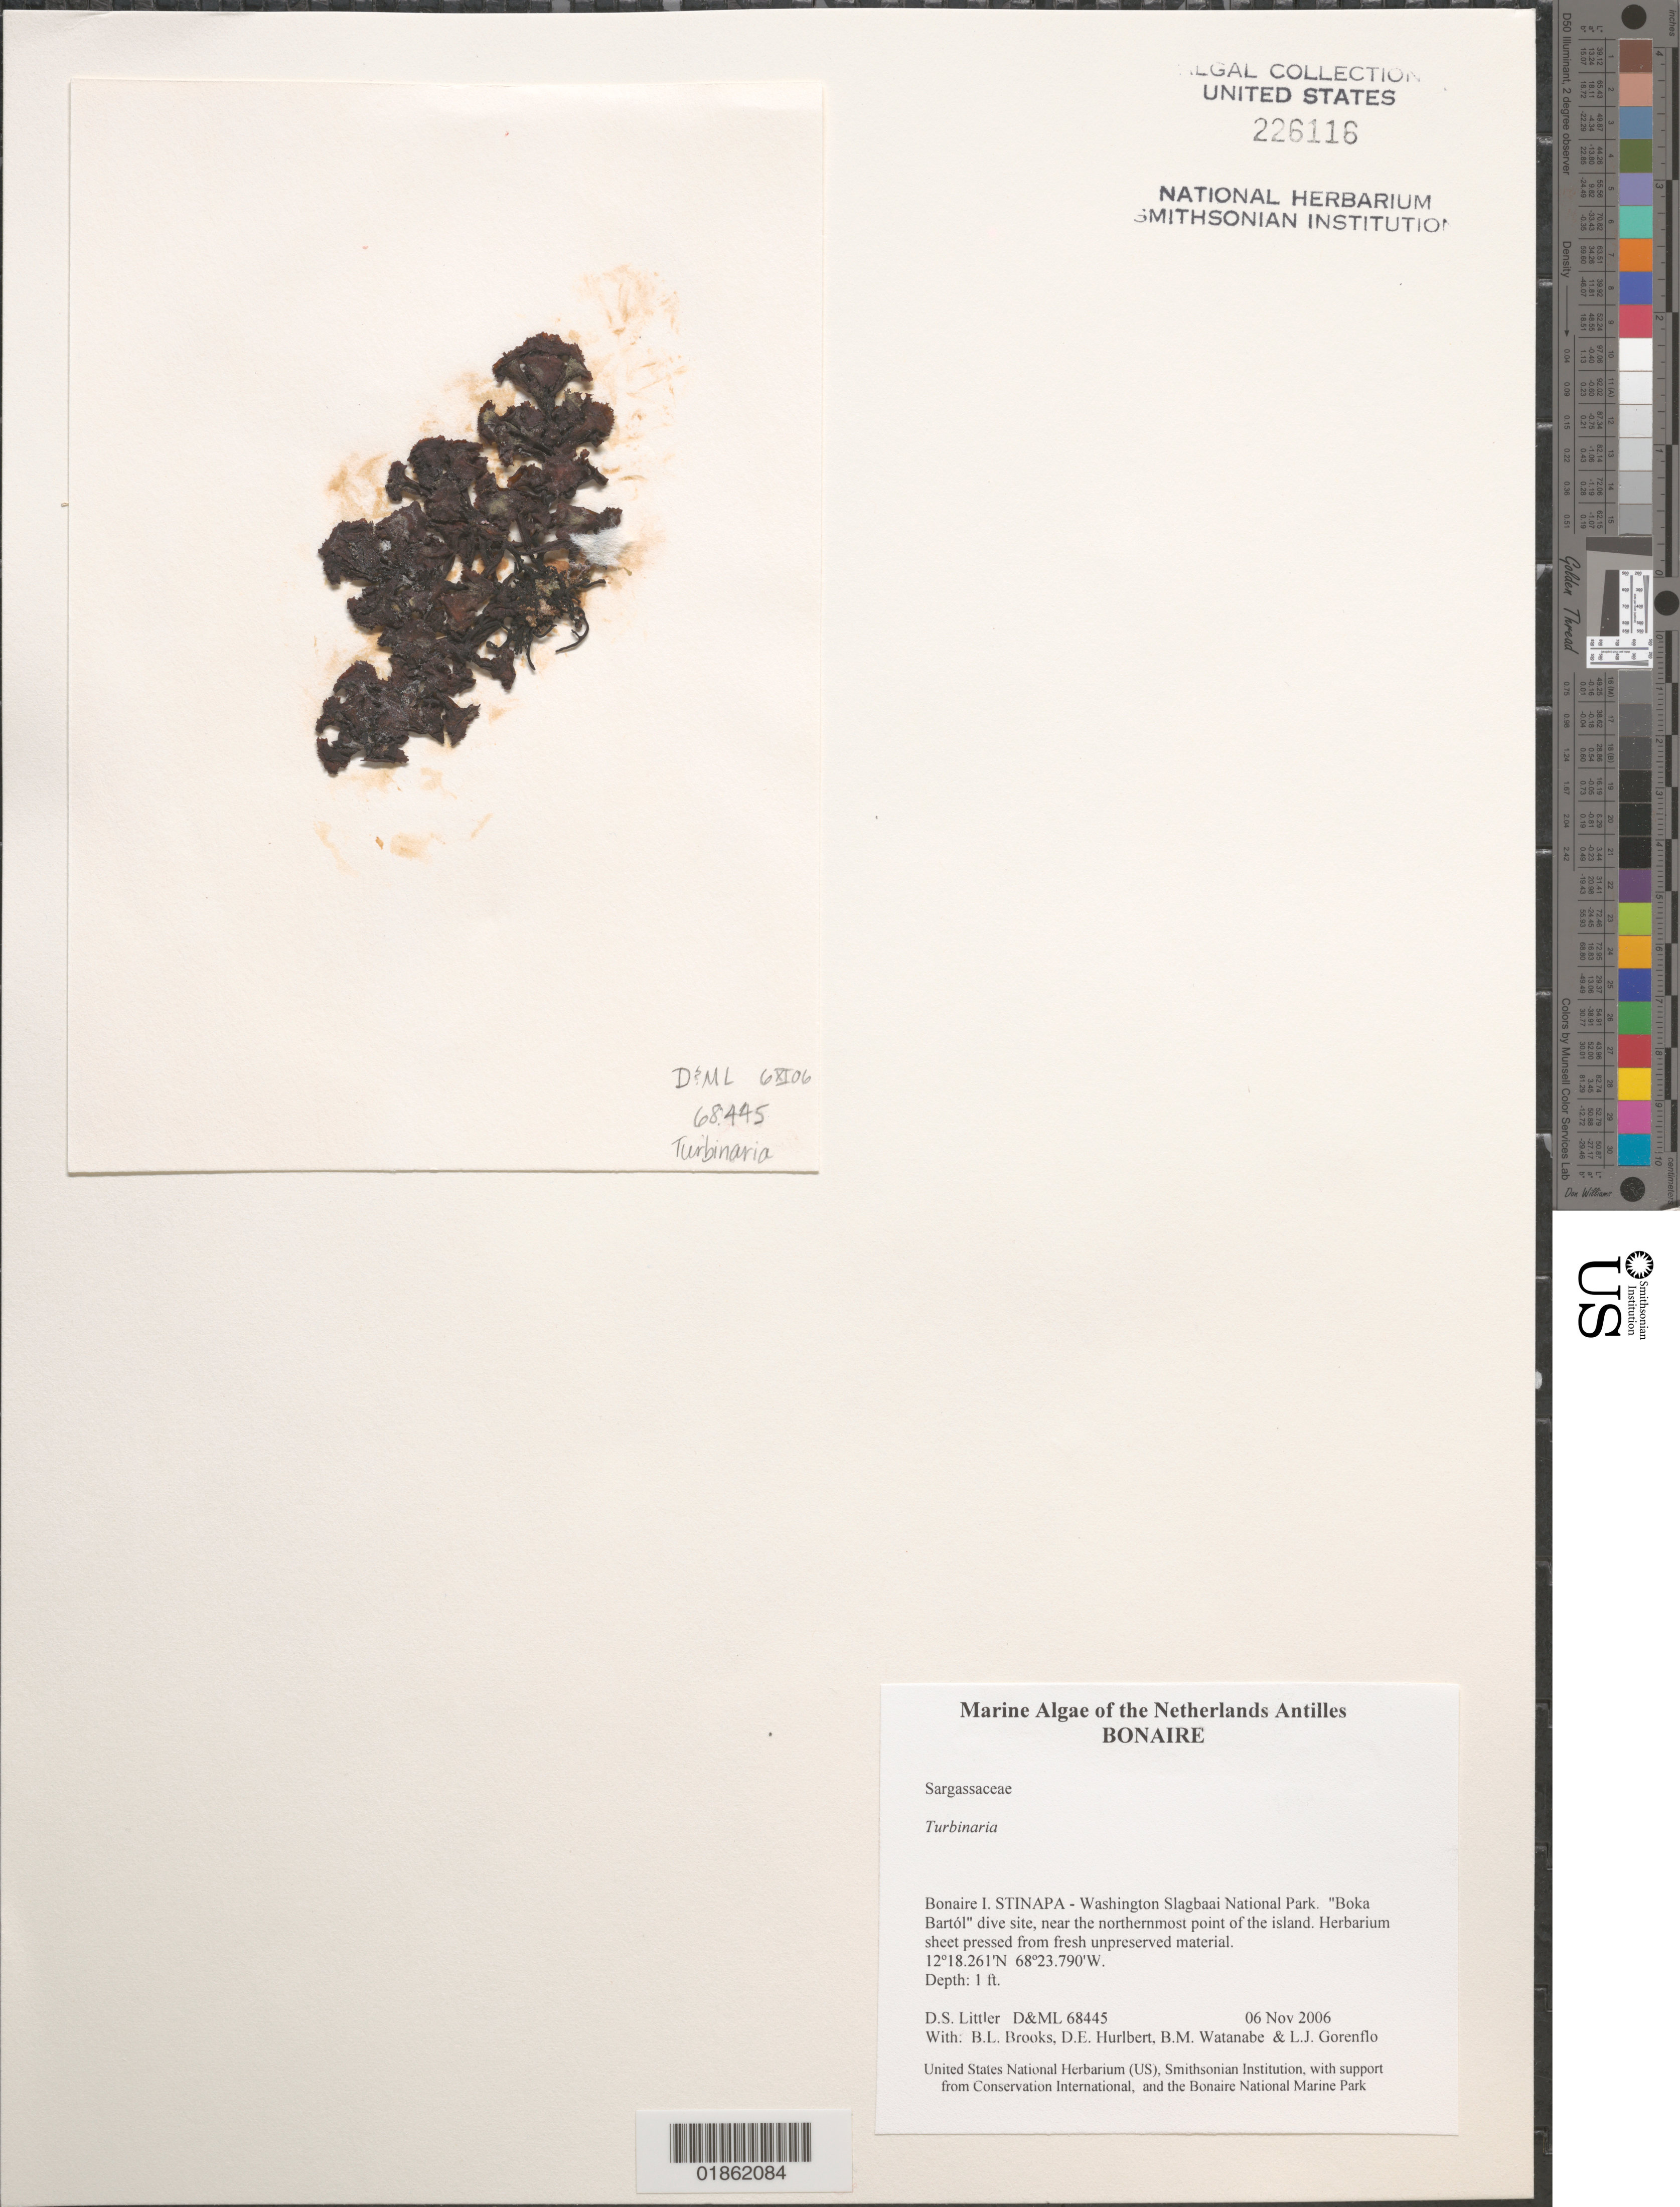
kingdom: Chromista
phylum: Ochrophyta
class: Phaeophyceae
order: Fucales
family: Sargassaceae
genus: Turbinaria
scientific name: Turbinaria sp.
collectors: D. S. Littler, B. Brooks, D. Hurlbert, B. Watanabe & L. Gorenflo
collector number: D&ML68445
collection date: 2006-11-06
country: Netherlands Antilles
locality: Bonaire I. STINAPA - Washington Slagbaai National Park. "Boka Bartól" dive site, near the northernmost point of the island.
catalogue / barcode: US 226116